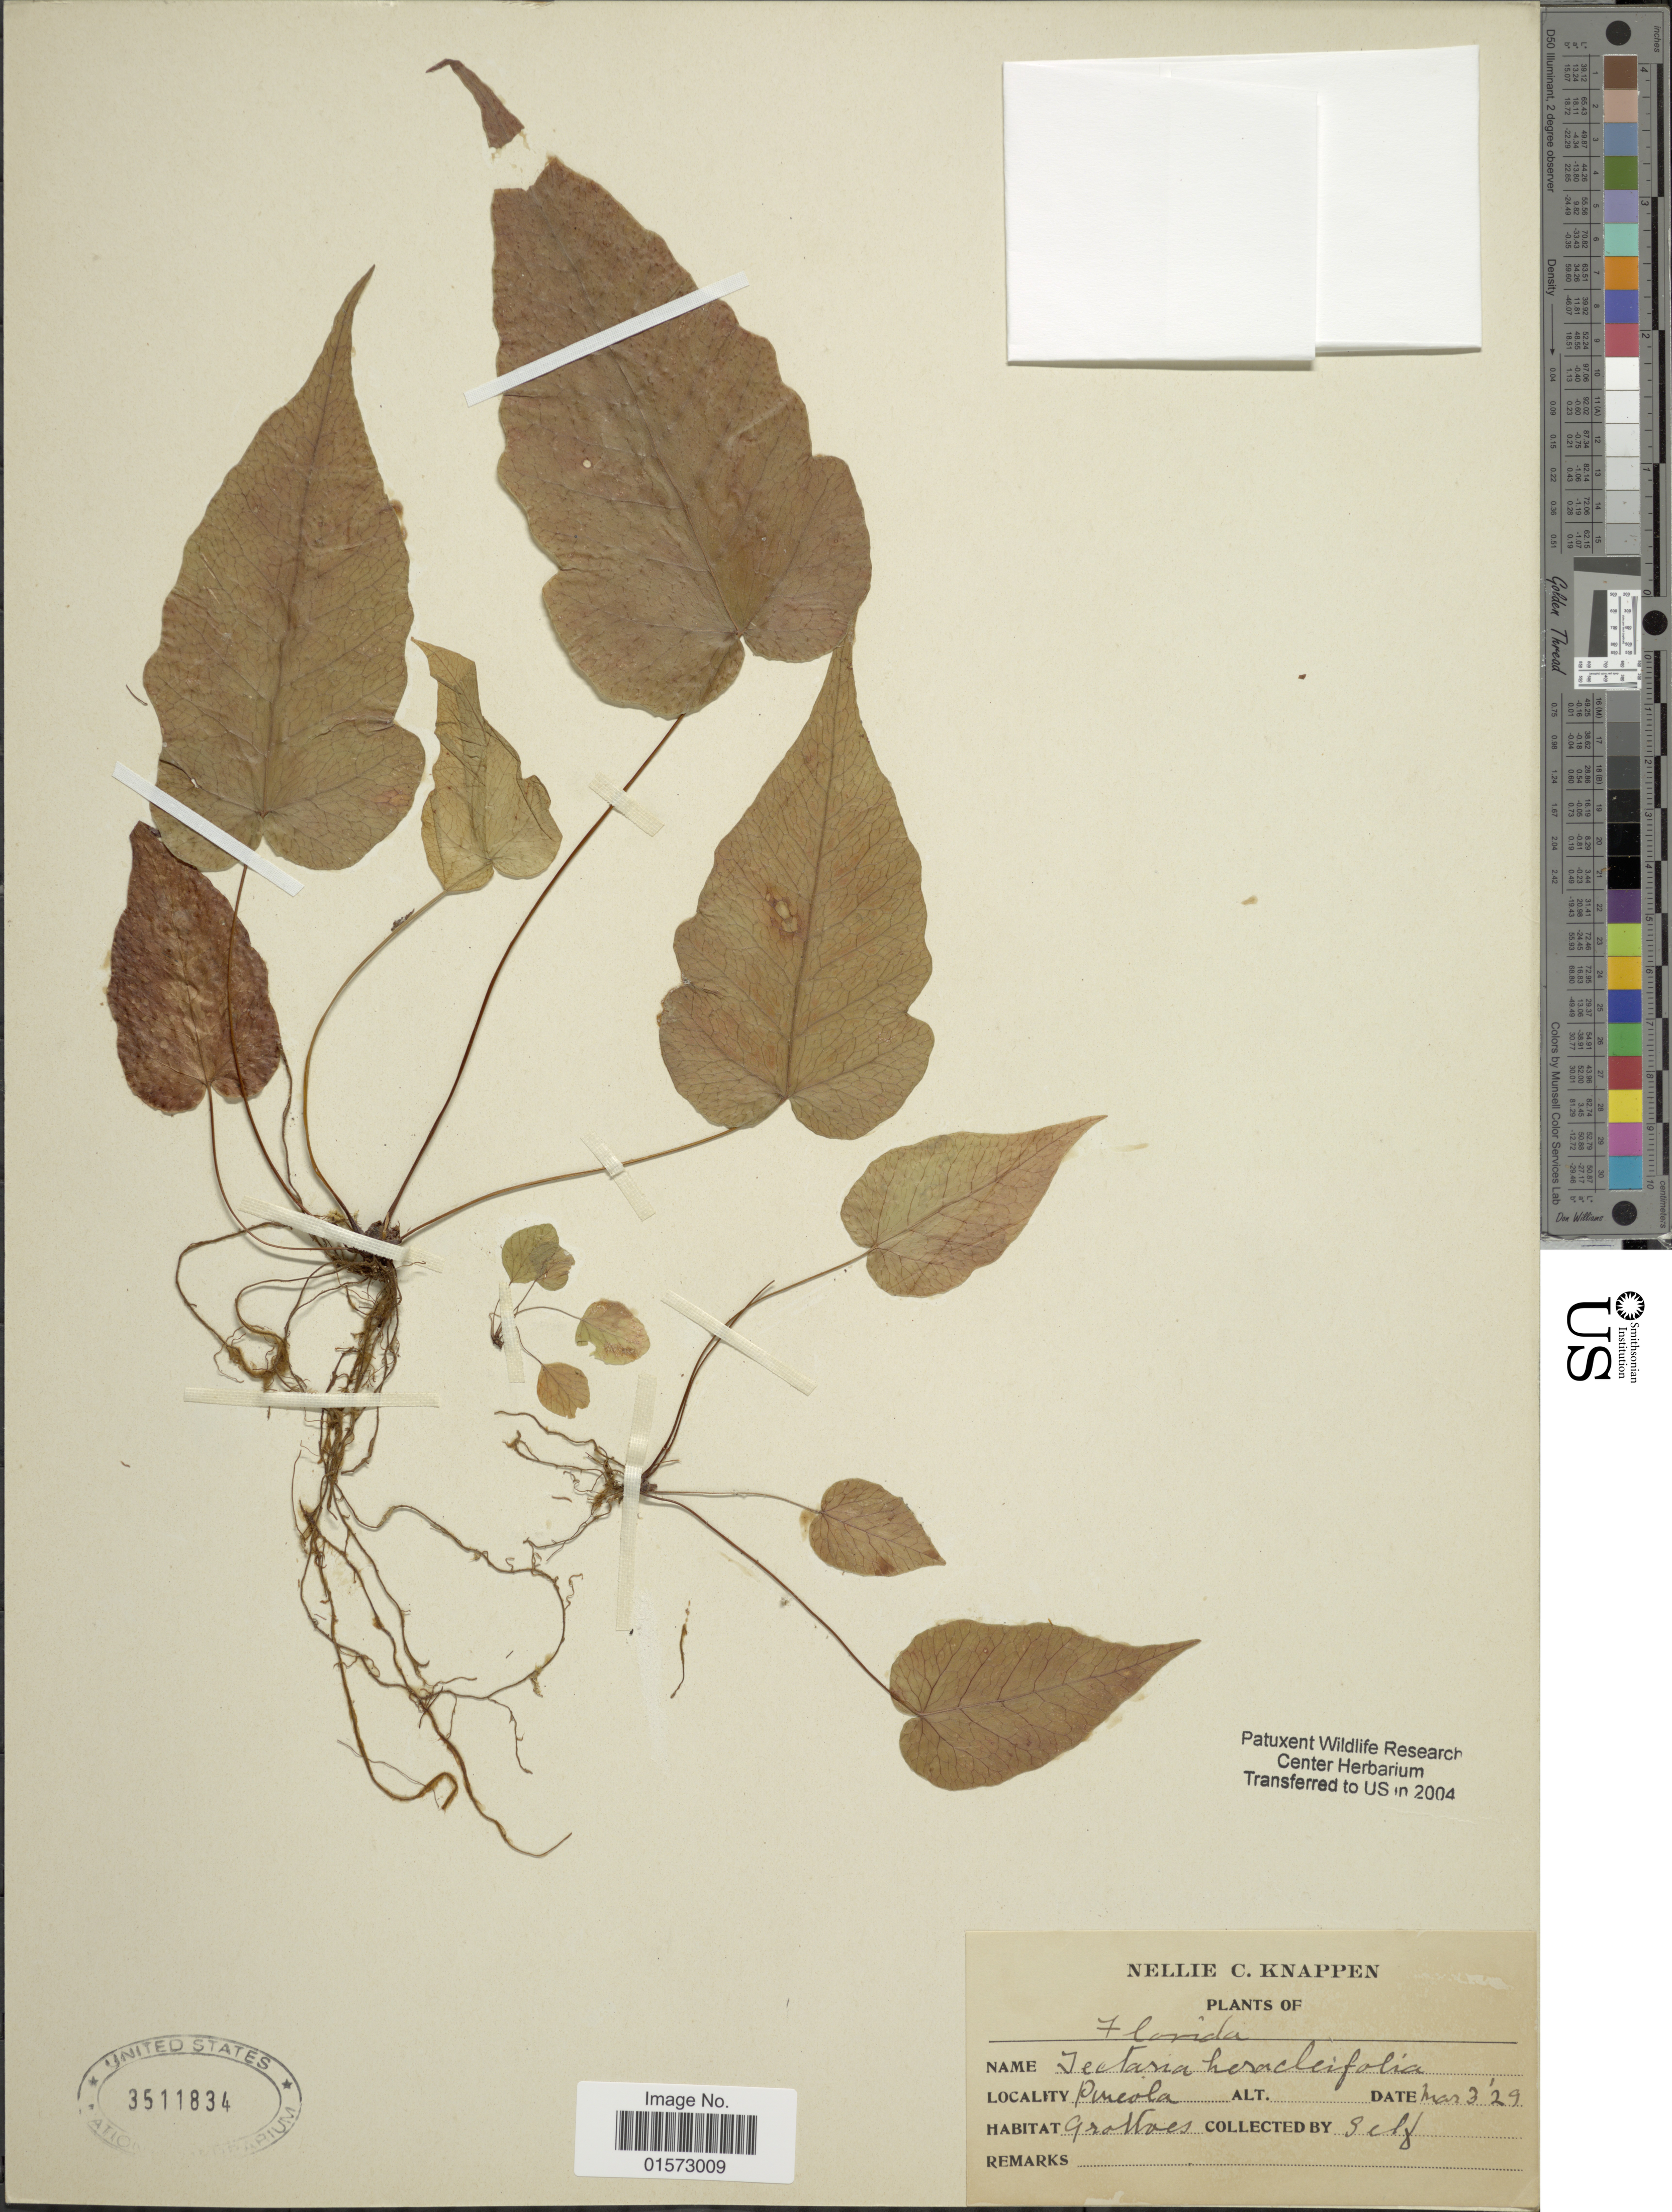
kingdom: Plantae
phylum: Tracheophyta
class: Polypodiopsida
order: Polypodiales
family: Tectariaceae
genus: Tectaria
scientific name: Tectaria heracleifolia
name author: (Willd.) Underw.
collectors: N. Knappen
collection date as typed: Transcribed d/m/y: 3/3/29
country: United States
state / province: Florida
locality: Pincola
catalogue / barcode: US 3511834